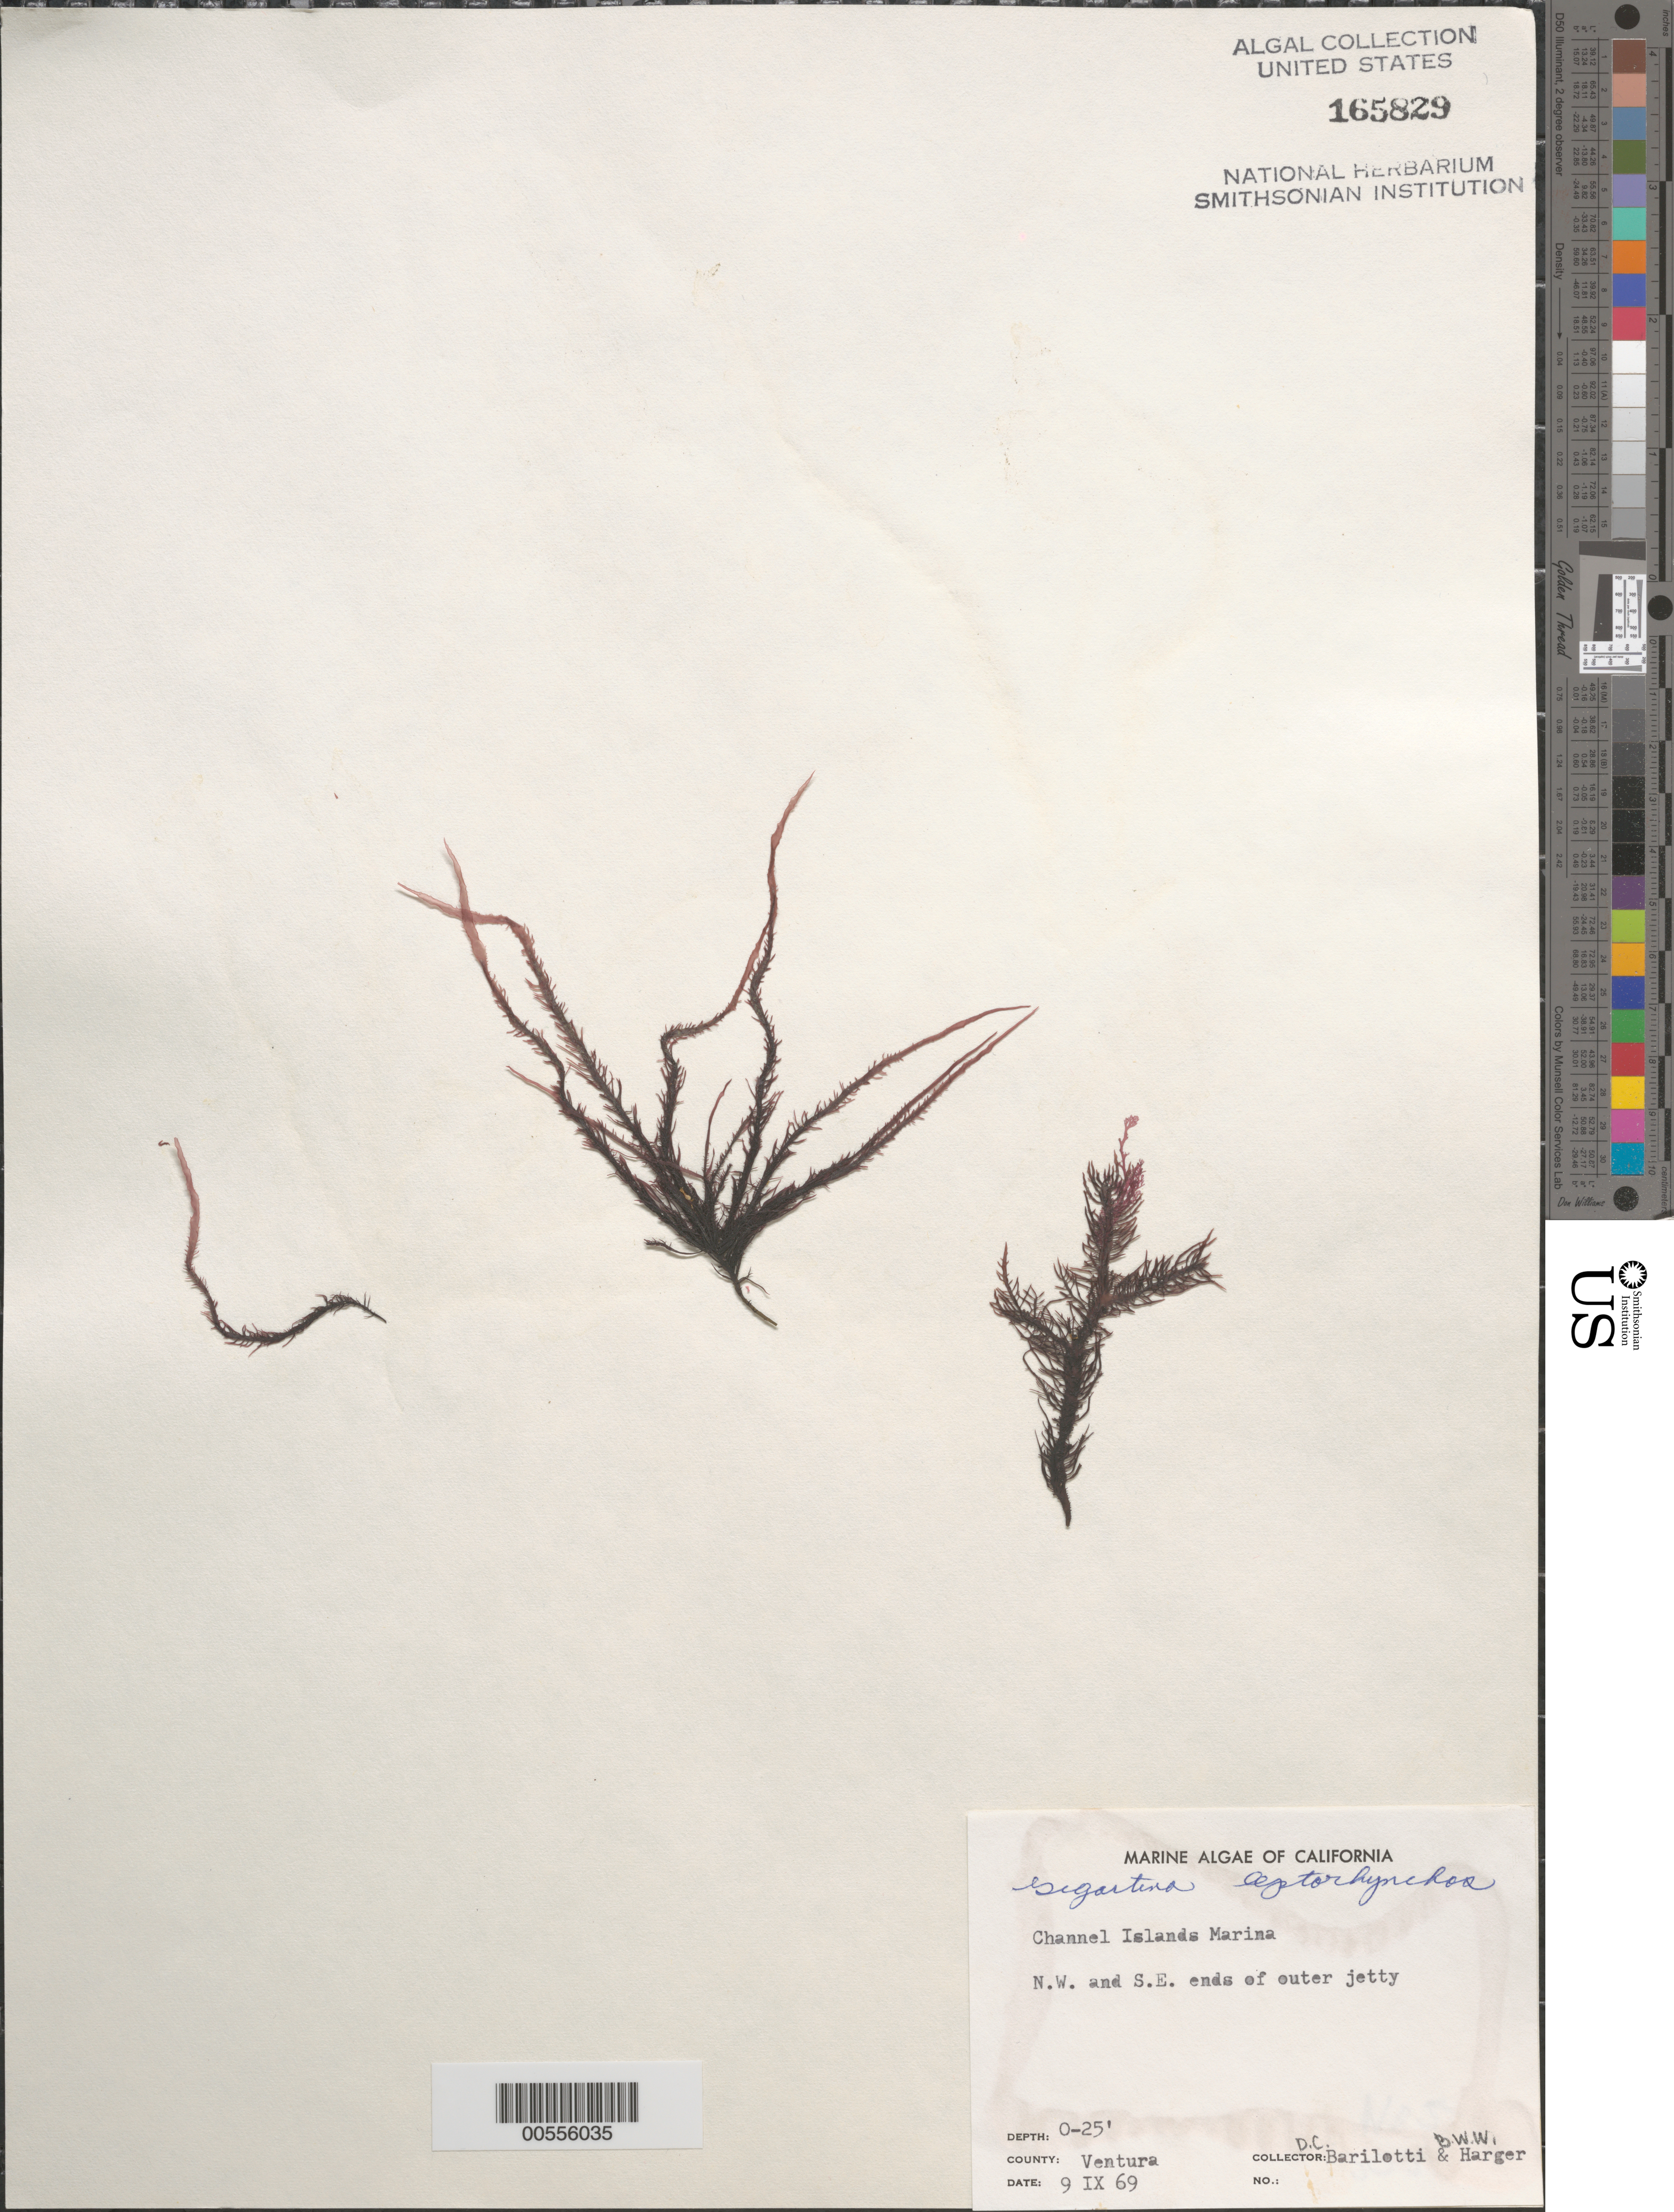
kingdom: Plantae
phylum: Rhodophyta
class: Florideophyceae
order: Gigartinales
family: Gigartinaceae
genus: Mazzaella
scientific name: Mazzaella leptorhynchos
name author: (J. Agardh) Leister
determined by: Algae name updating Project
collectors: D. C. Barilotti & B. W. Harger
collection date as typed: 09 Sep 1969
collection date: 1969-09-09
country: United States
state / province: California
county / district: Ventura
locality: Channel Islands Marina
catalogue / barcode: US 165829